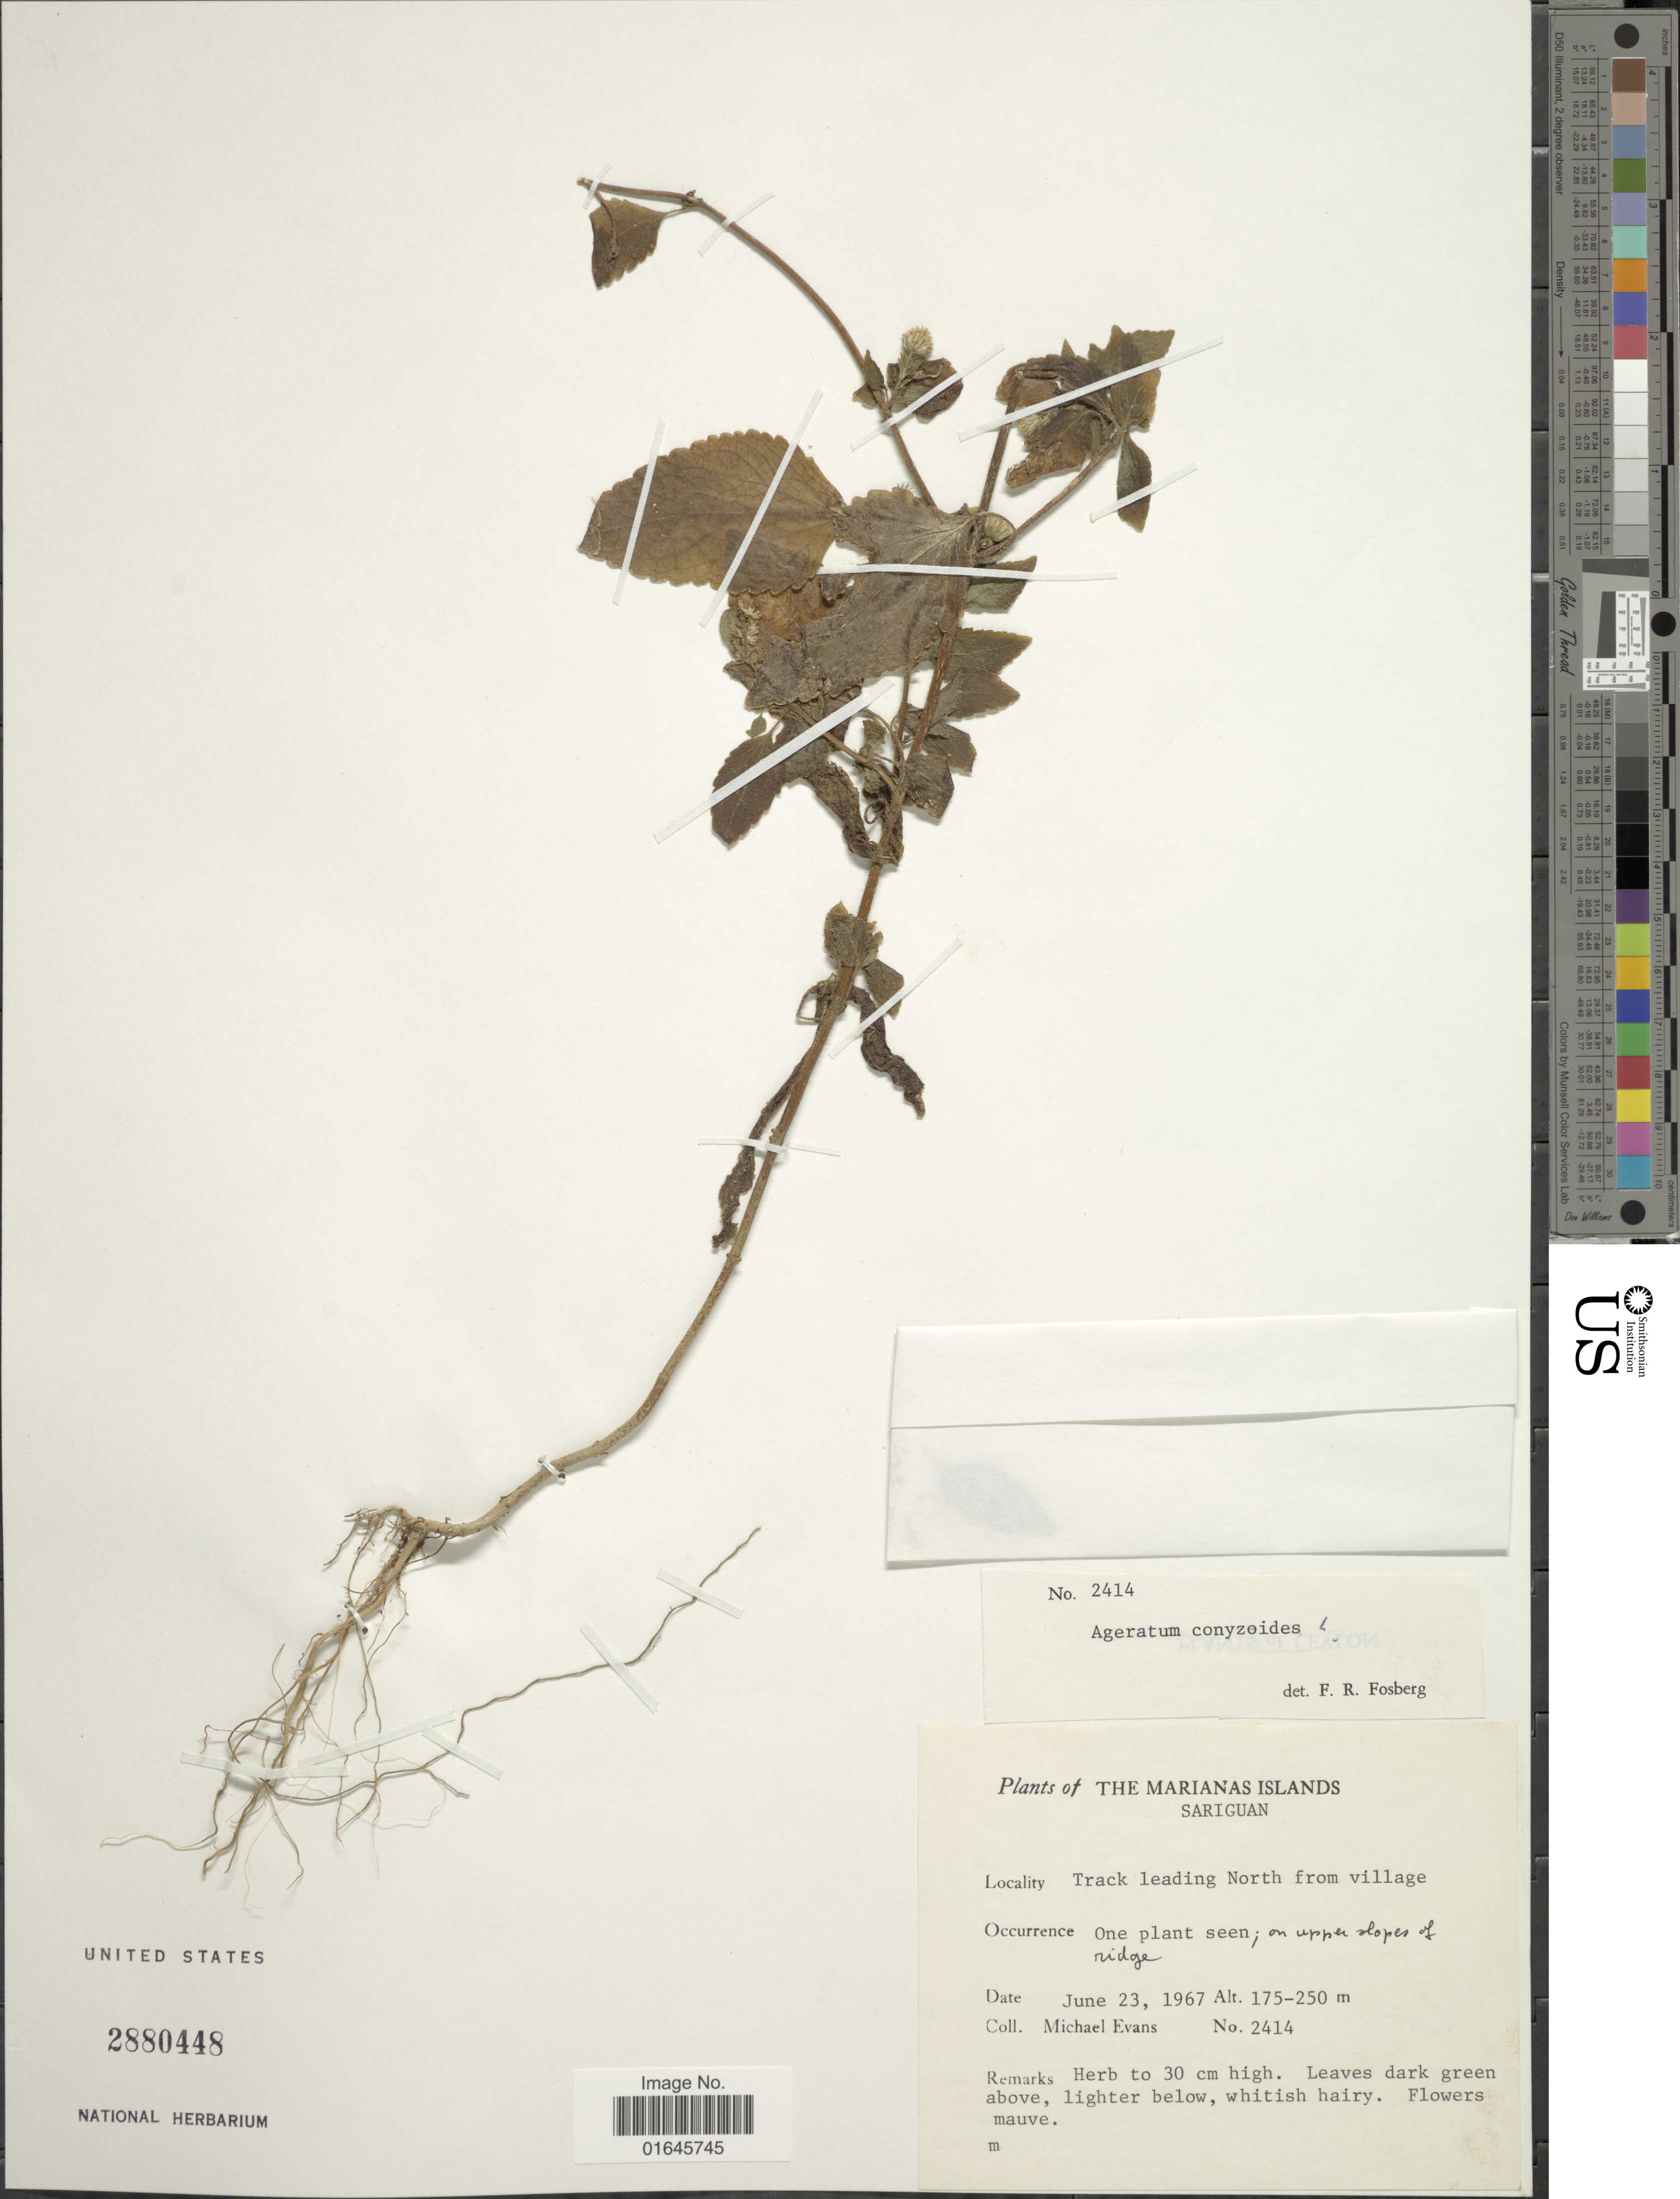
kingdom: Plantae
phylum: Tracheophyta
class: Magnoliopsida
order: Asterales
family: Asteraceae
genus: Ageratum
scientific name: Ageratum conyzoides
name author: L.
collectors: M. Evans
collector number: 2414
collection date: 1967-06-23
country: Northern Mariana Islands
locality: The Mariana Islands, Sariguan. Track leading North from village.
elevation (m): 175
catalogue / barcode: US 2880448